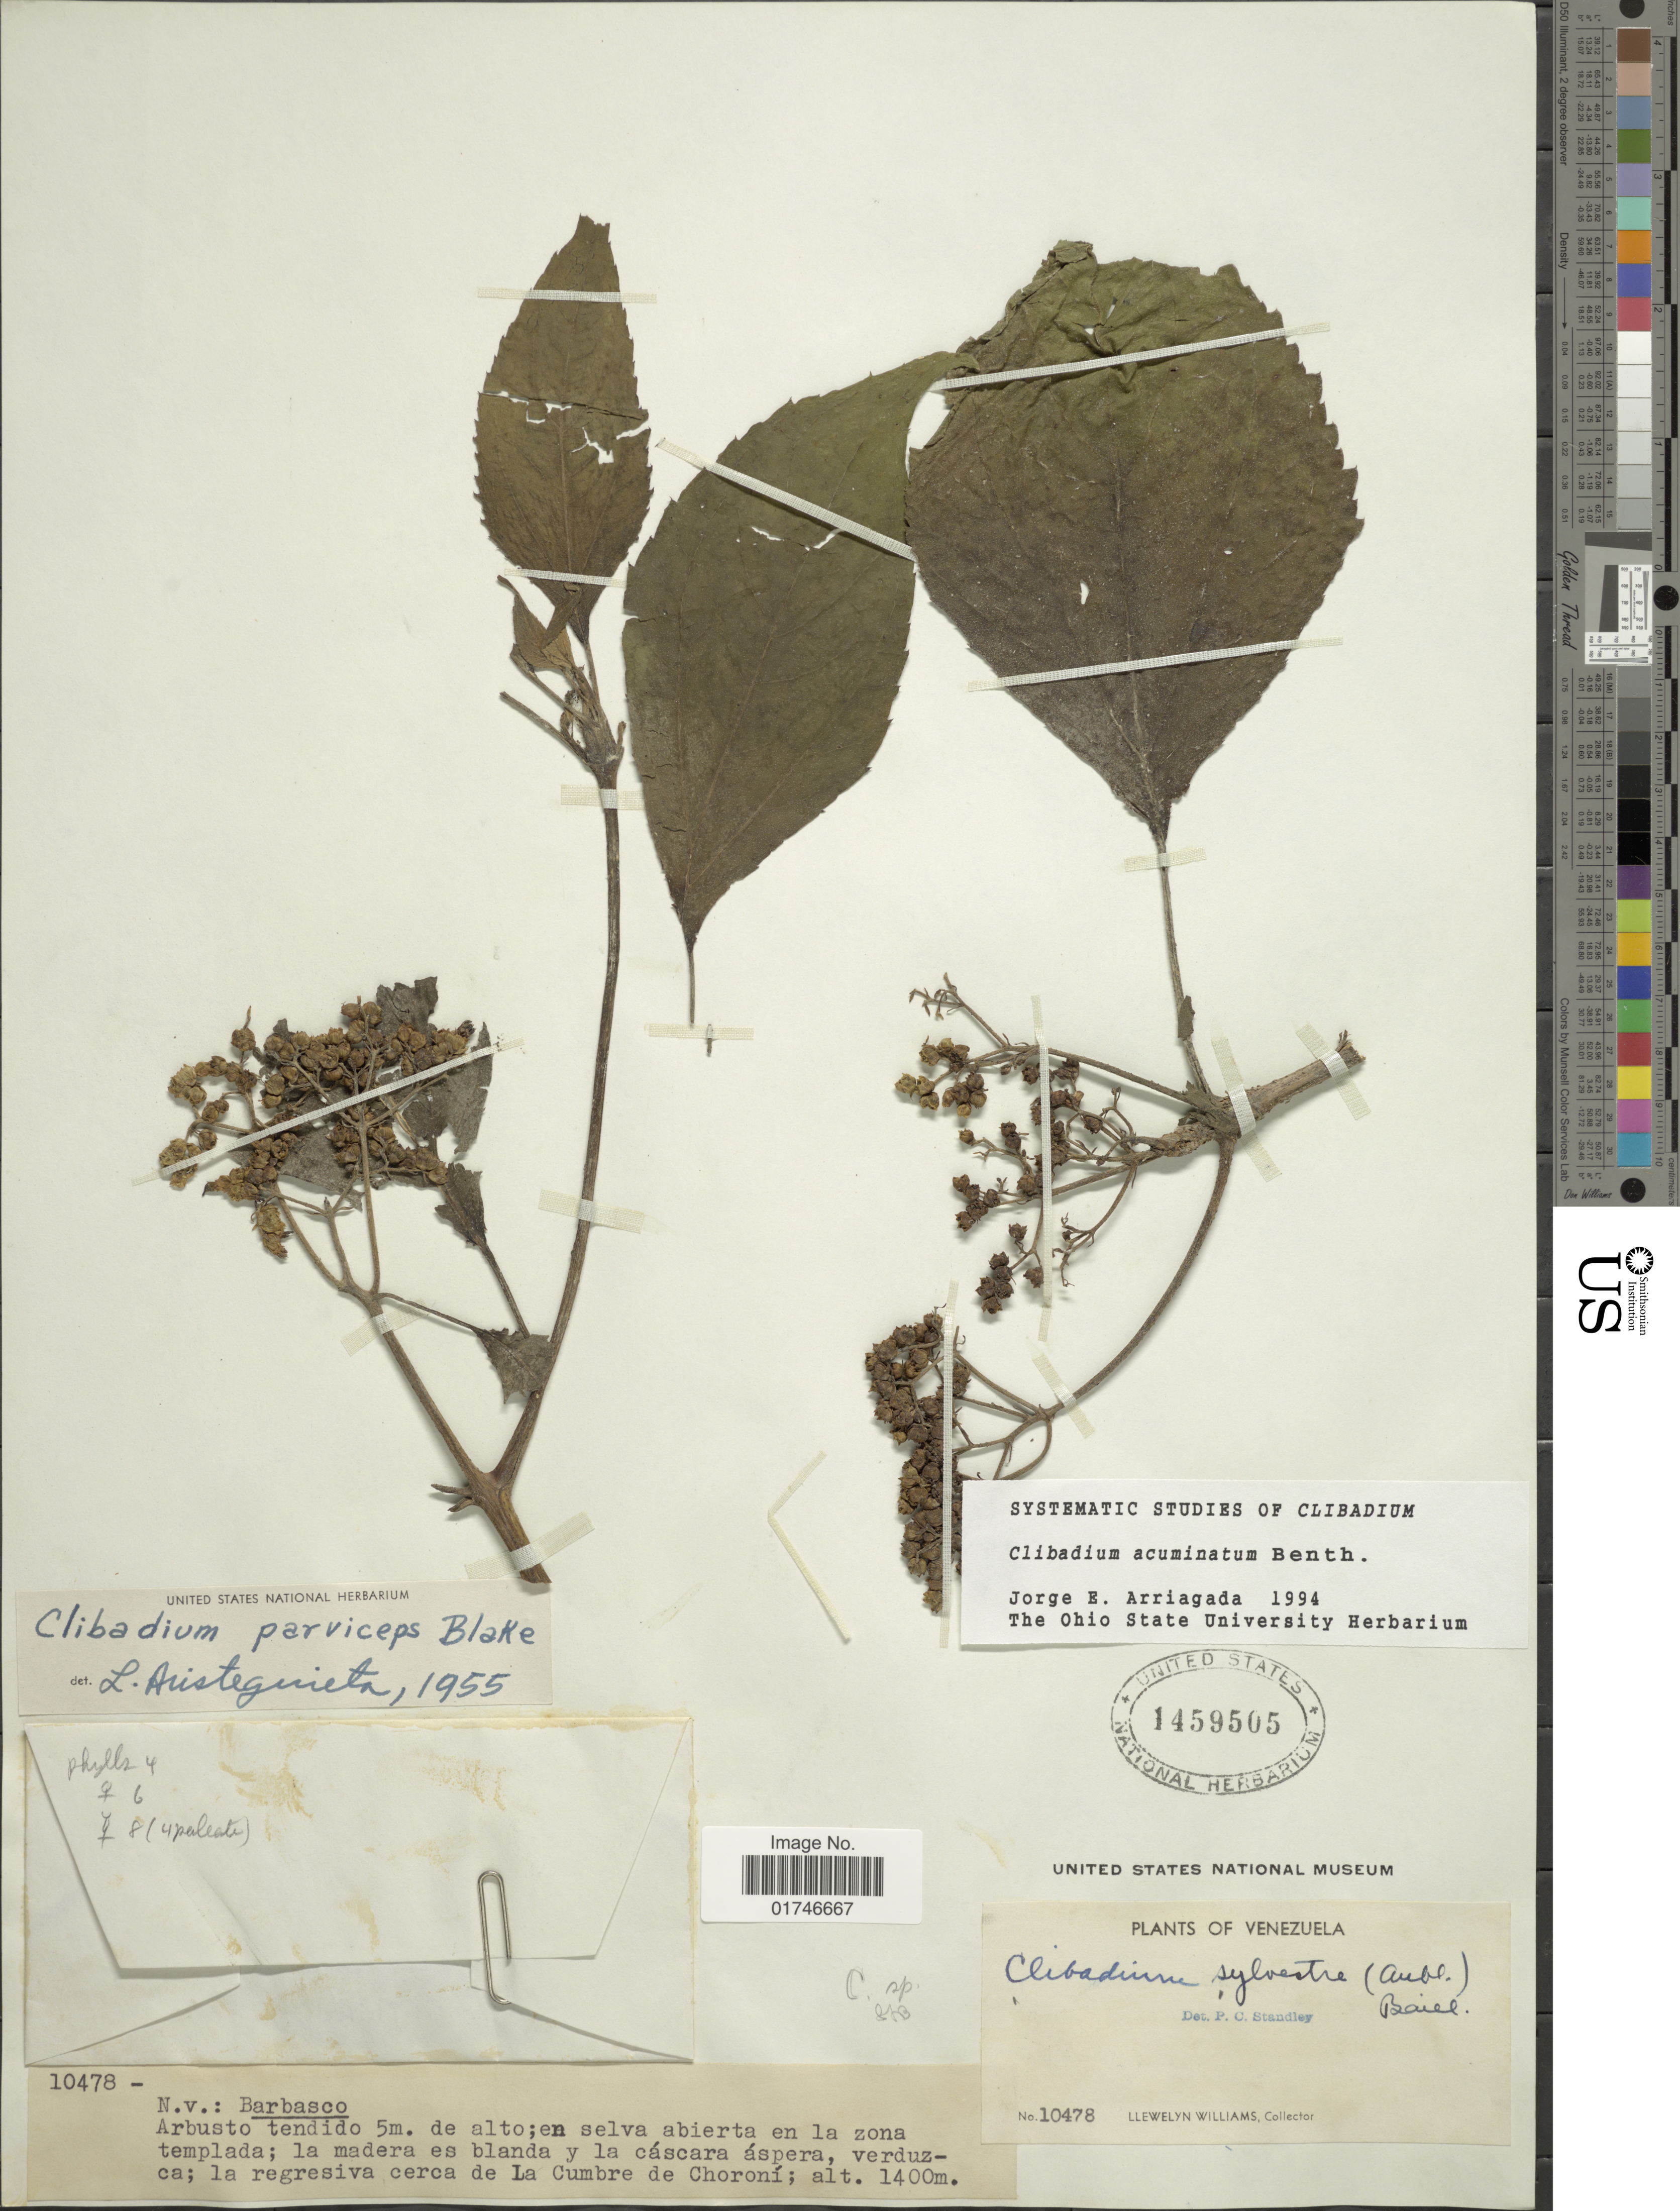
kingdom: Plantae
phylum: Tracheophyta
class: Magnoliopsida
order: Asterales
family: Asteraceae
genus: Clibadium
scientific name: Clibadium parviceps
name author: S.F. Blake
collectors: Ll. Williams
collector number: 10478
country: Venezuela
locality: La regresiva cerca de La cumbre de Choroní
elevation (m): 1400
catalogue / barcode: US 1459505